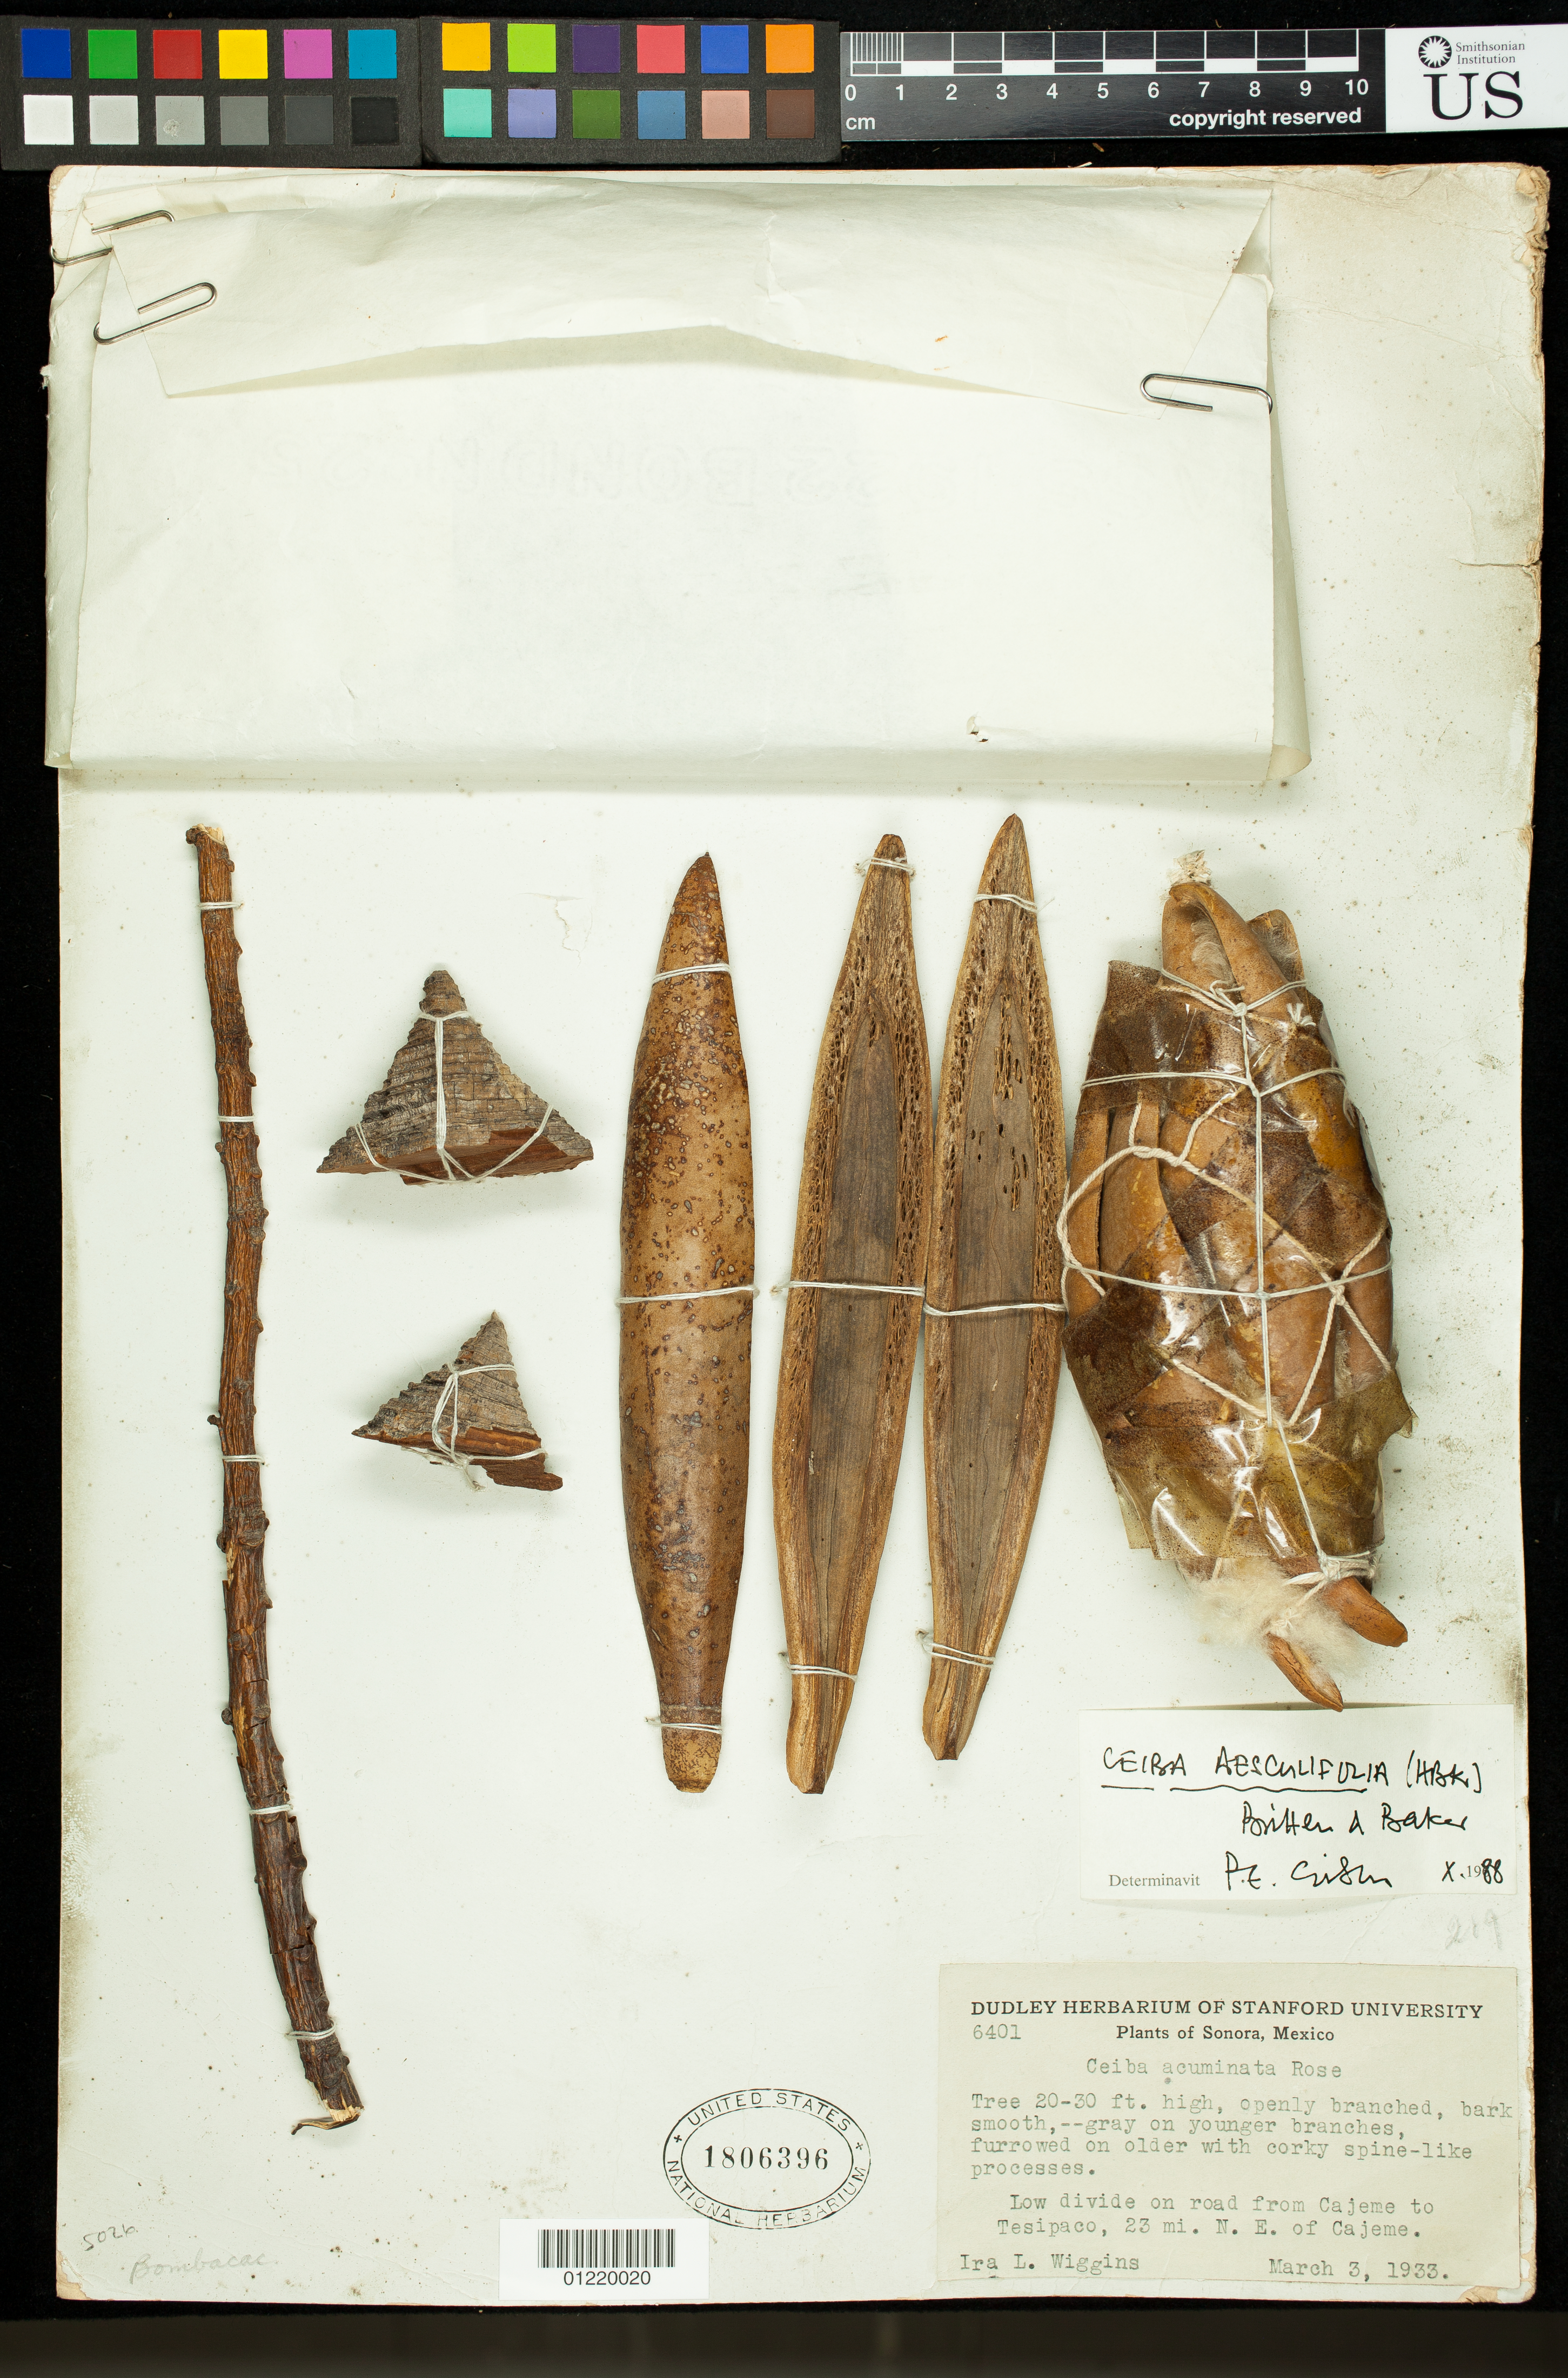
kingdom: Plantae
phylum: Tracheophyta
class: Magnoliopsida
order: Malvales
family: Malvaceae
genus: Ceiba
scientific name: Ceiba aesculifolia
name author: (Kunth) Britten & Baker f.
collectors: I. L. Wiggins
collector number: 6401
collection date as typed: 3/3/1933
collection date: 1933-03-03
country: Mexico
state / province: Sonora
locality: Sonora: Low divide on road from Cajeme to Tesipaco, 23 mi. N. E. of Cajeme.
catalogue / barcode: US 1806396